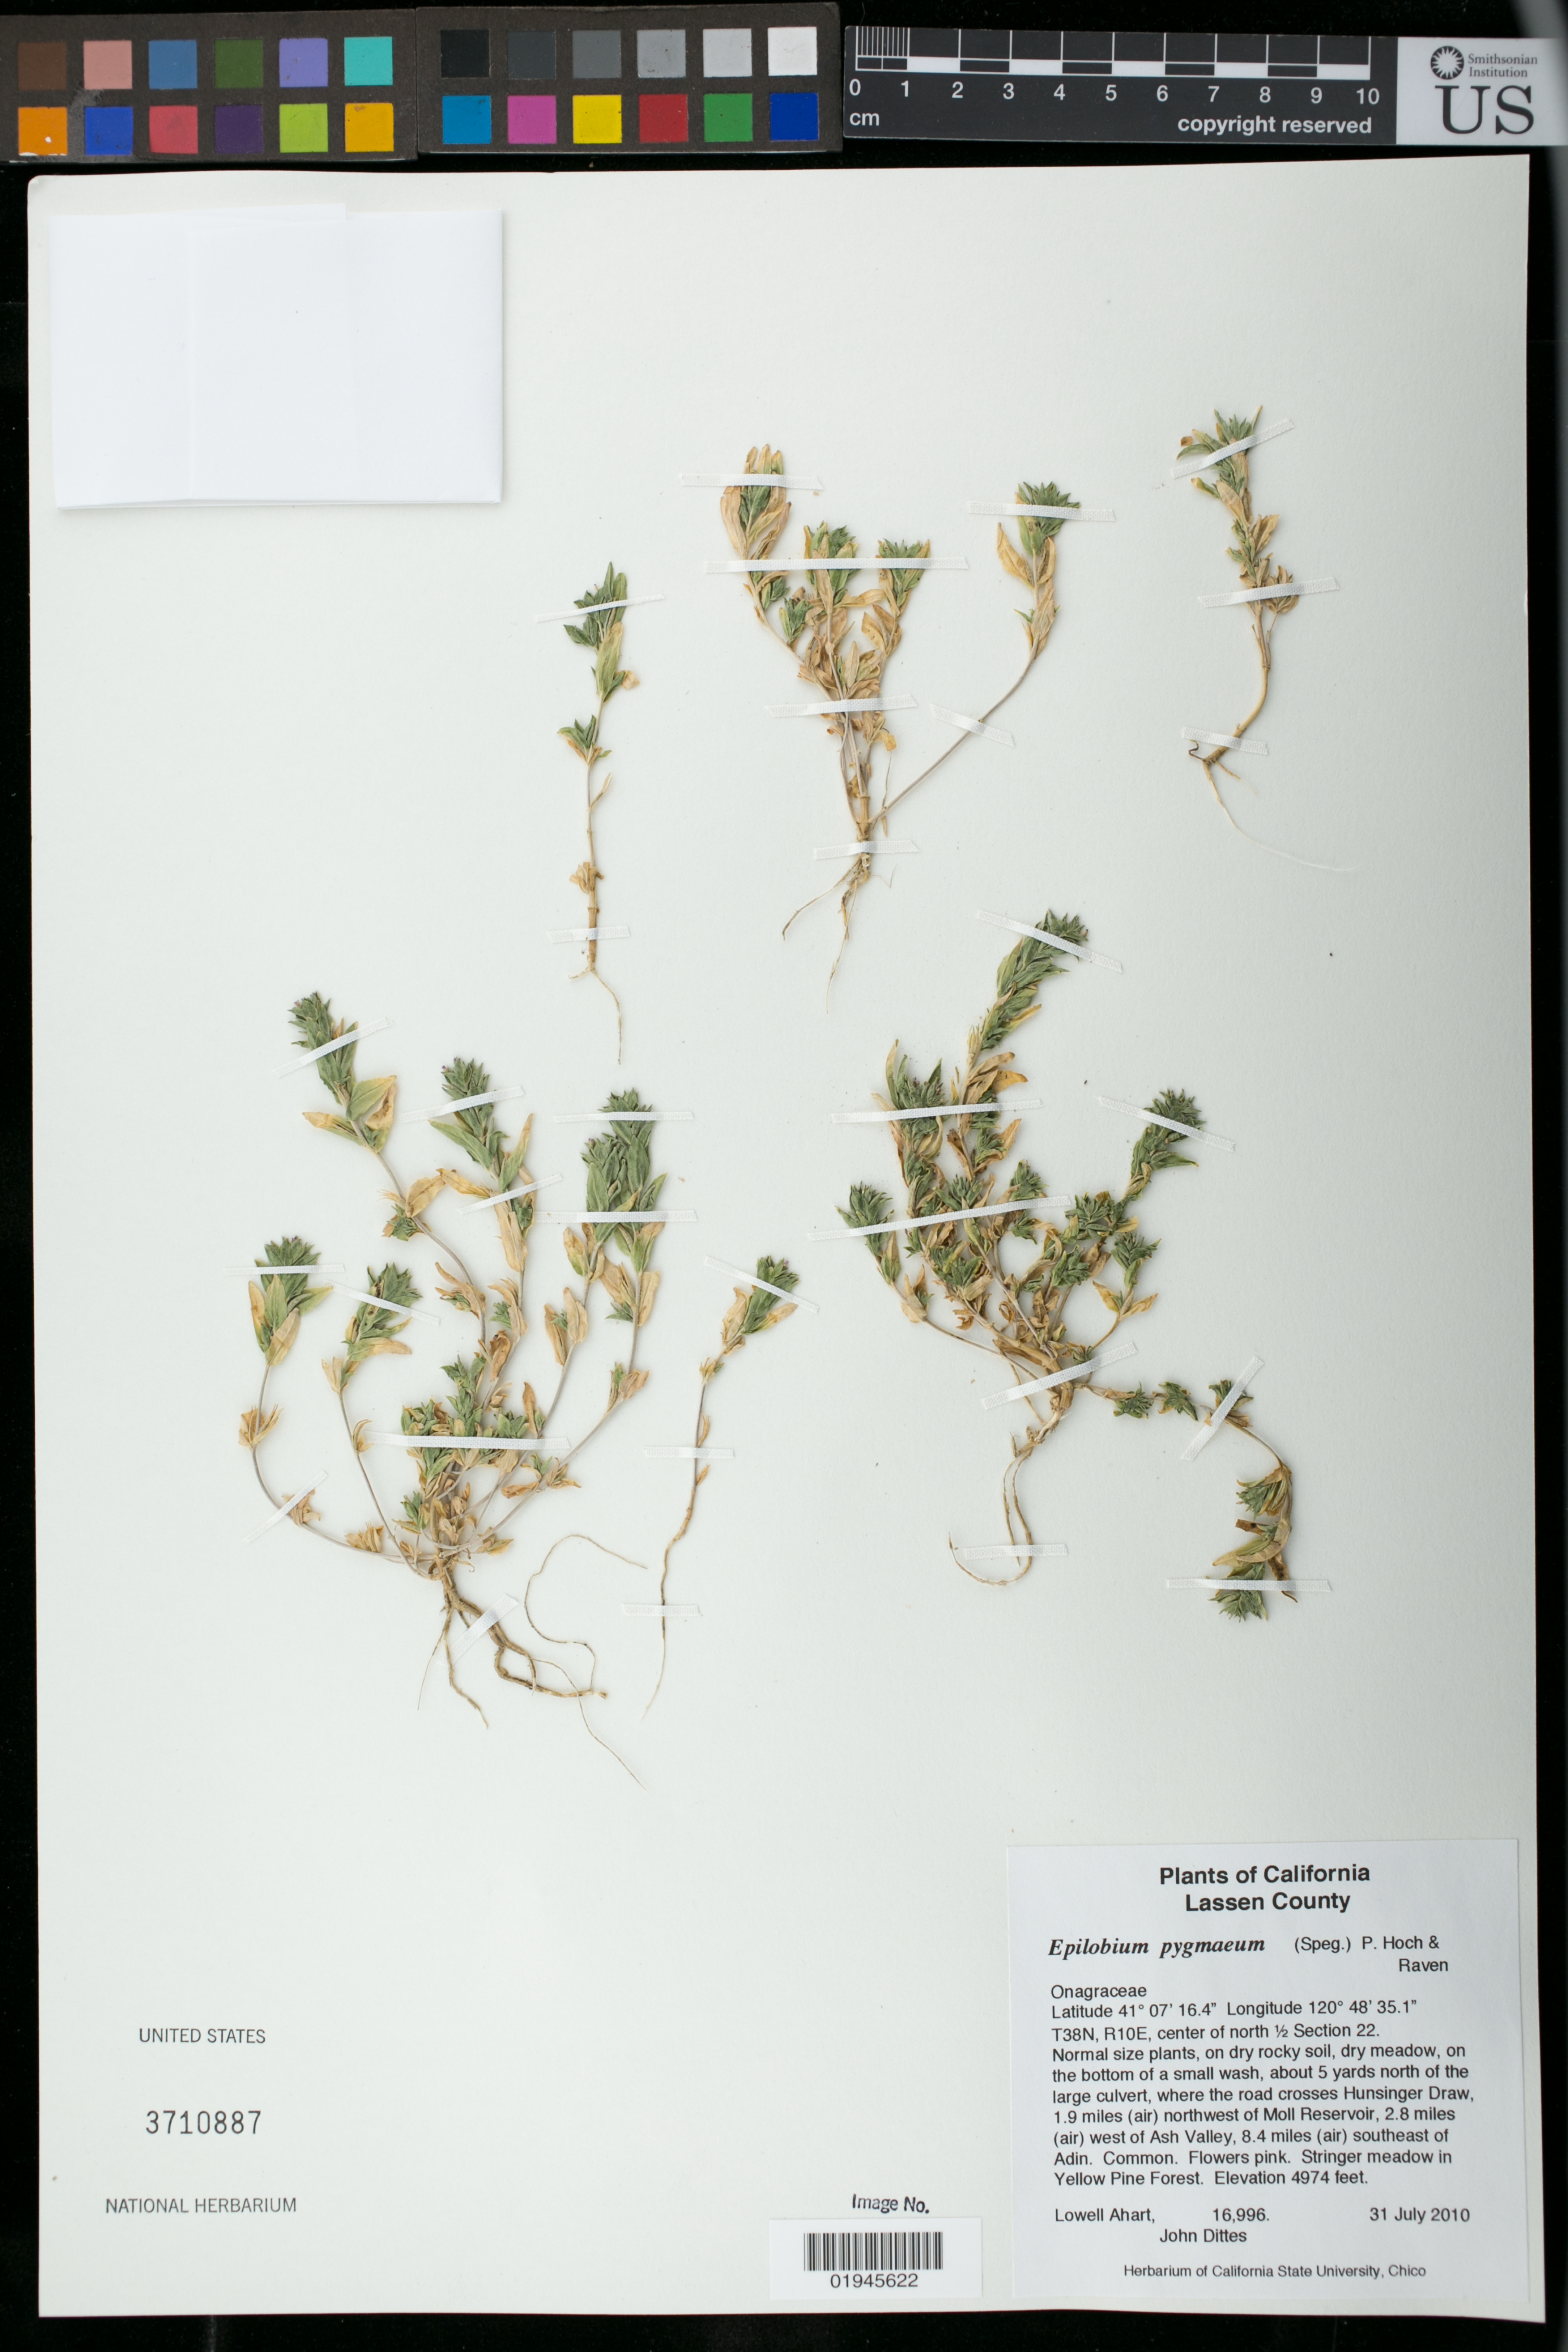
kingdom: Plantae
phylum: Tracheophyta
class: Magnoliopsida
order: Myrtales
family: Onagraceae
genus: Epilobium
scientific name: Epilobium campestre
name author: (Jeps.) Hoch & W.L. Wagner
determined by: Wagner, W. L., (BOT), Smithsonian Institution - National Museum of Natural History (UNITED STATES)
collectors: L. Ahart & J. Dittes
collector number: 16996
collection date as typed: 31 Jul 2010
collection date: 2010-07-31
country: United States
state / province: California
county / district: Lassen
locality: About 50 yards E of the large culvert, where the road crosses Hunsinger Draw, 1.9 miles (air) northwest of Moll Reservoir, 2.8 miles (air) west of Ash Valley, 8.4 miles (air) southeast of Adin.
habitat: dry meadow in bottom of small wash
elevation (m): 1516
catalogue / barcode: US 3710887